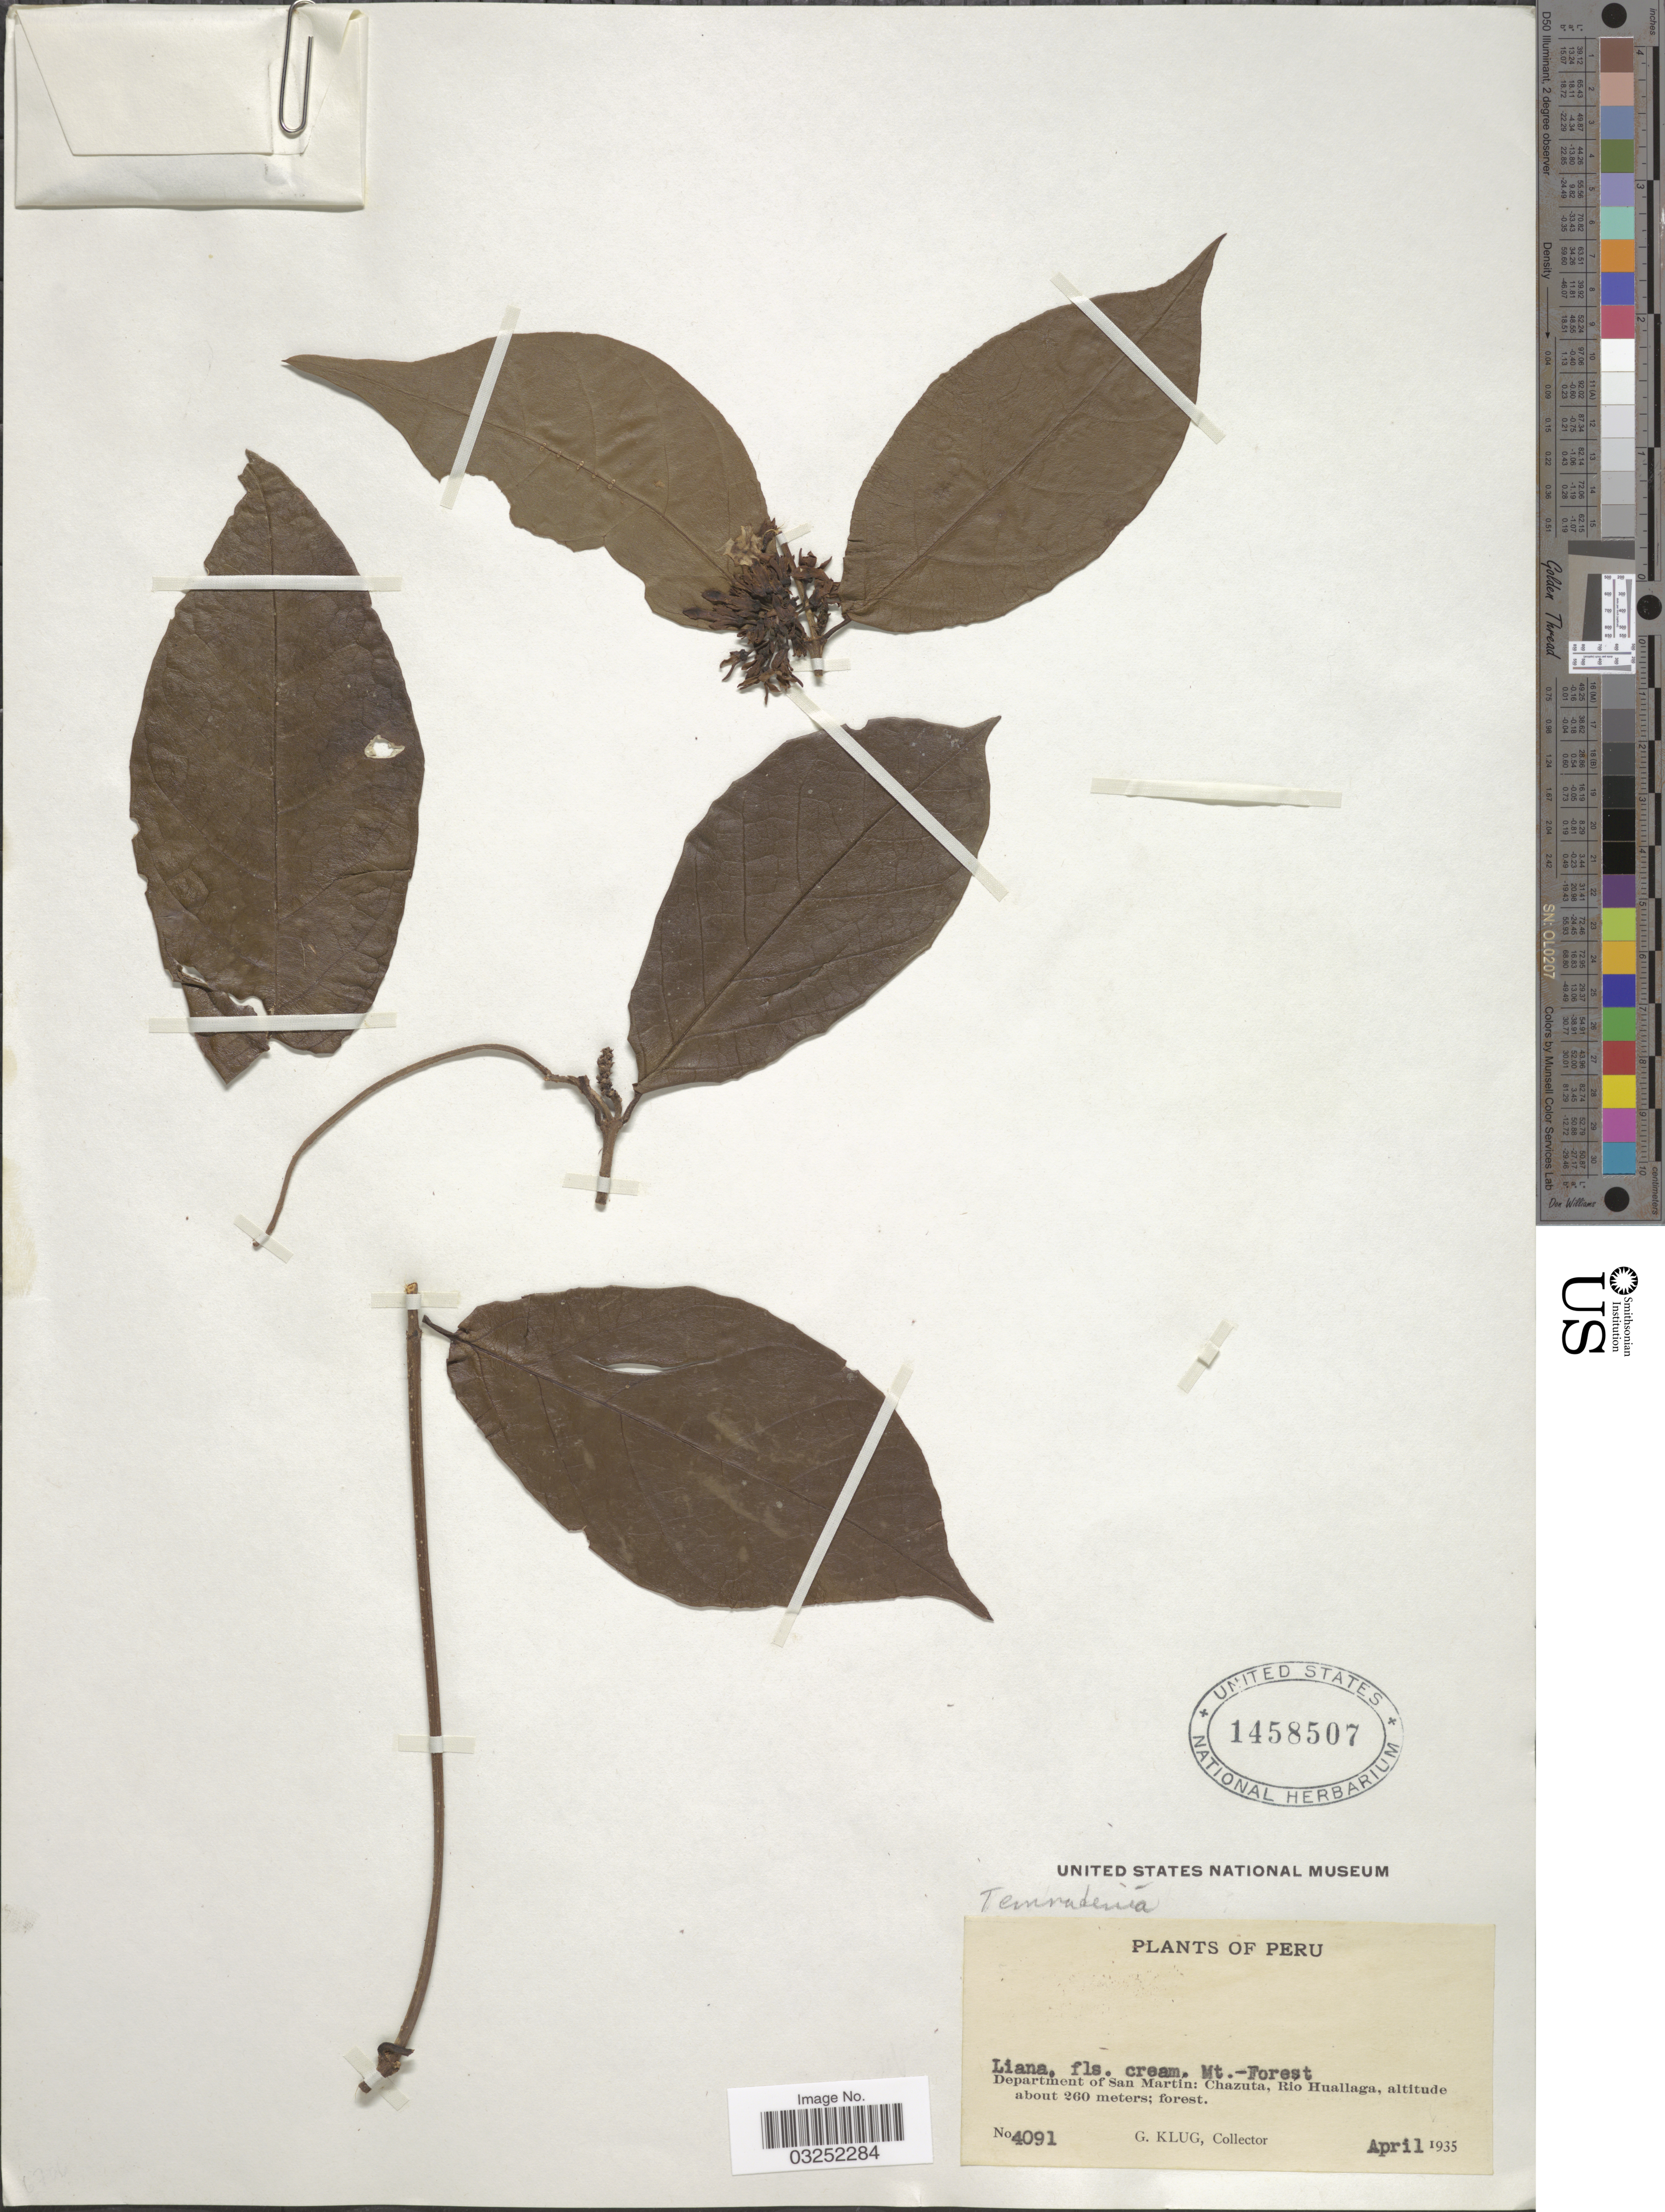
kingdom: Plantae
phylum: Tracheophyta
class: Magnoliopsida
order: Gentianales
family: Apocynaceae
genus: Temnadenia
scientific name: Temnadenia sp.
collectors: G. Klug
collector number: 4091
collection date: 1935-04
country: Peru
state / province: San Martín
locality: Department of San Martin: Chazuta, Rio Huallaga.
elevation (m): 260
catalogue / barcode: US 1458507